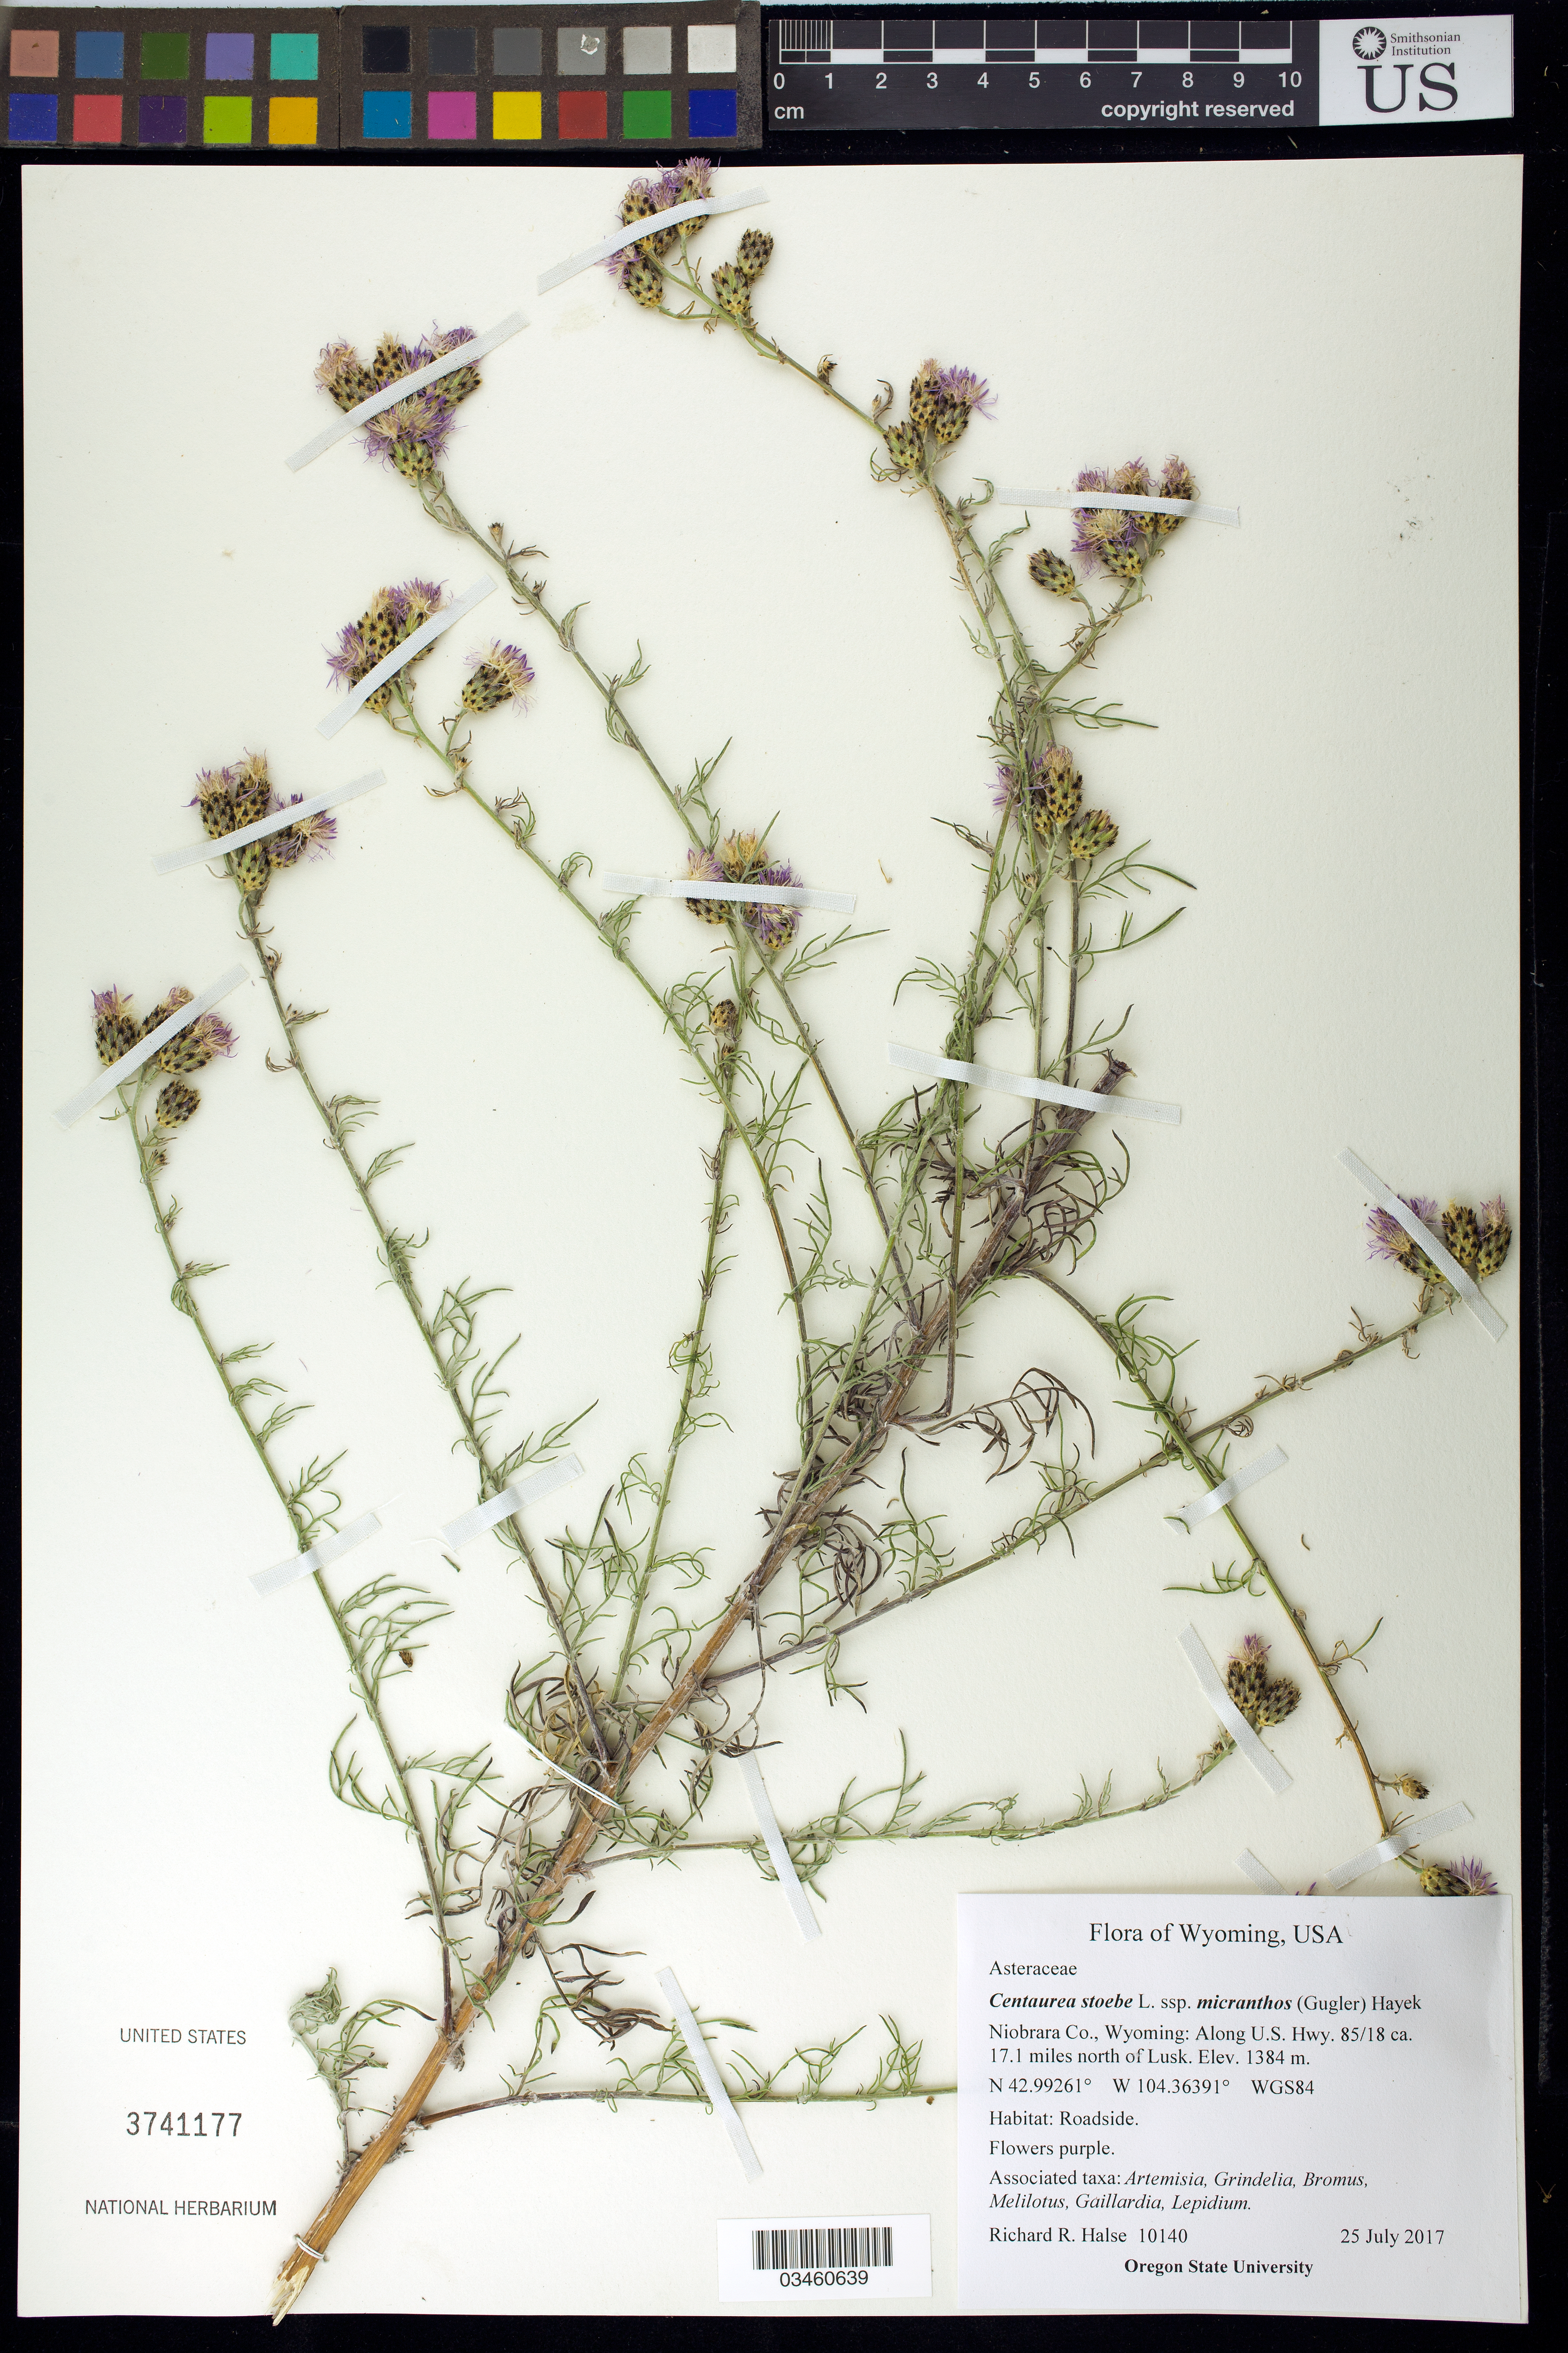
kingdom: Plantae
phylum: Tracheophyta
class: Magnoliopsida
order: Asterales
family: Asteraceae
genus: Centaurea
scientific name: Centaurea stoebe subsp. micranthos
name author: (Gugler) Hayek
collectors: R. Halse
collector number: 10140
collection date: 2017-07-25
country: United States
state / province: Wyoming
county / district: Niobrara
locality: Niobrara Co., Wyoming: Along U.S. Hwy 85/18 ca. 17.1 miles north of Lusk.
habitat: Roadside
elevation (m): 1384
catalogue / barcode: US 3741177